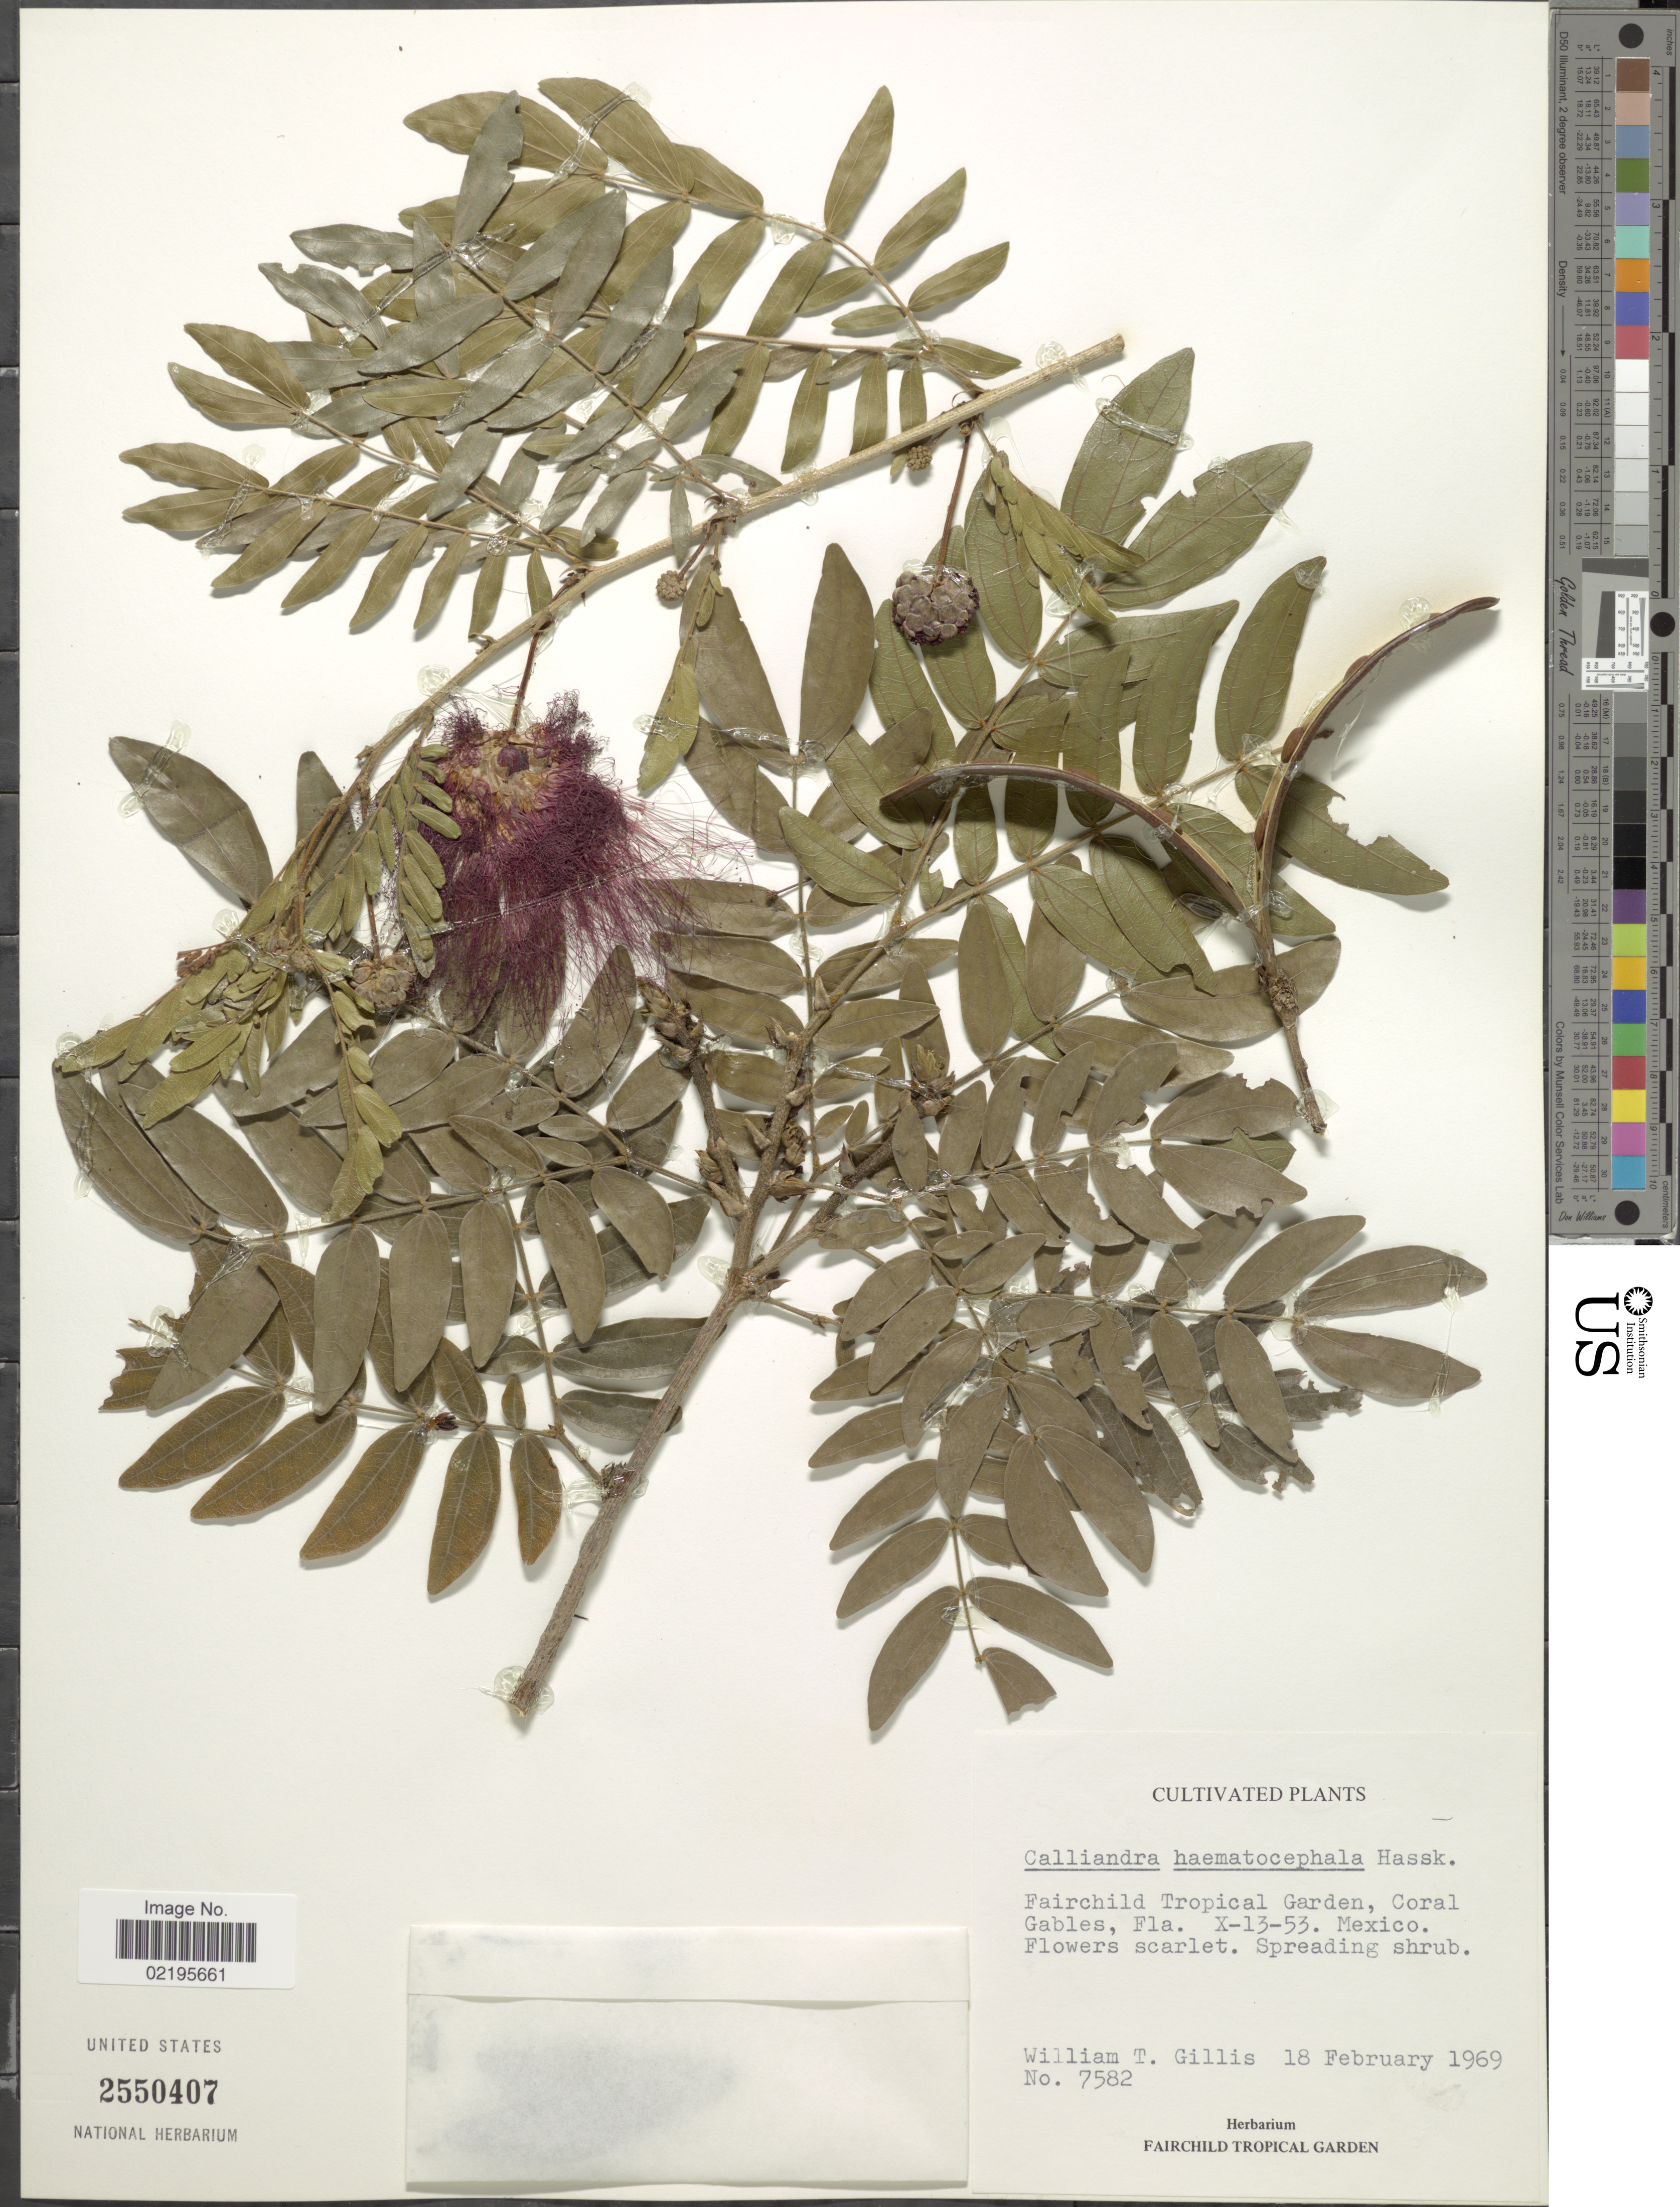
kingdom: Plantae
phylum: Tracheophyta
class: Magnoliopsida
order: Fabales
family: Fabaceae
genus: Calliandra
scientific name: Calliandra haematocephala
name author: Hassk.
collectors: W. T. Gillis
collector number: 7582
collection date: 1969-02-18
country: Bahamas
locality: Fairchild Tropical Garden, Coral Gables, Fla. X-13-53. Mexico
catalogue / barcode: US 2550407